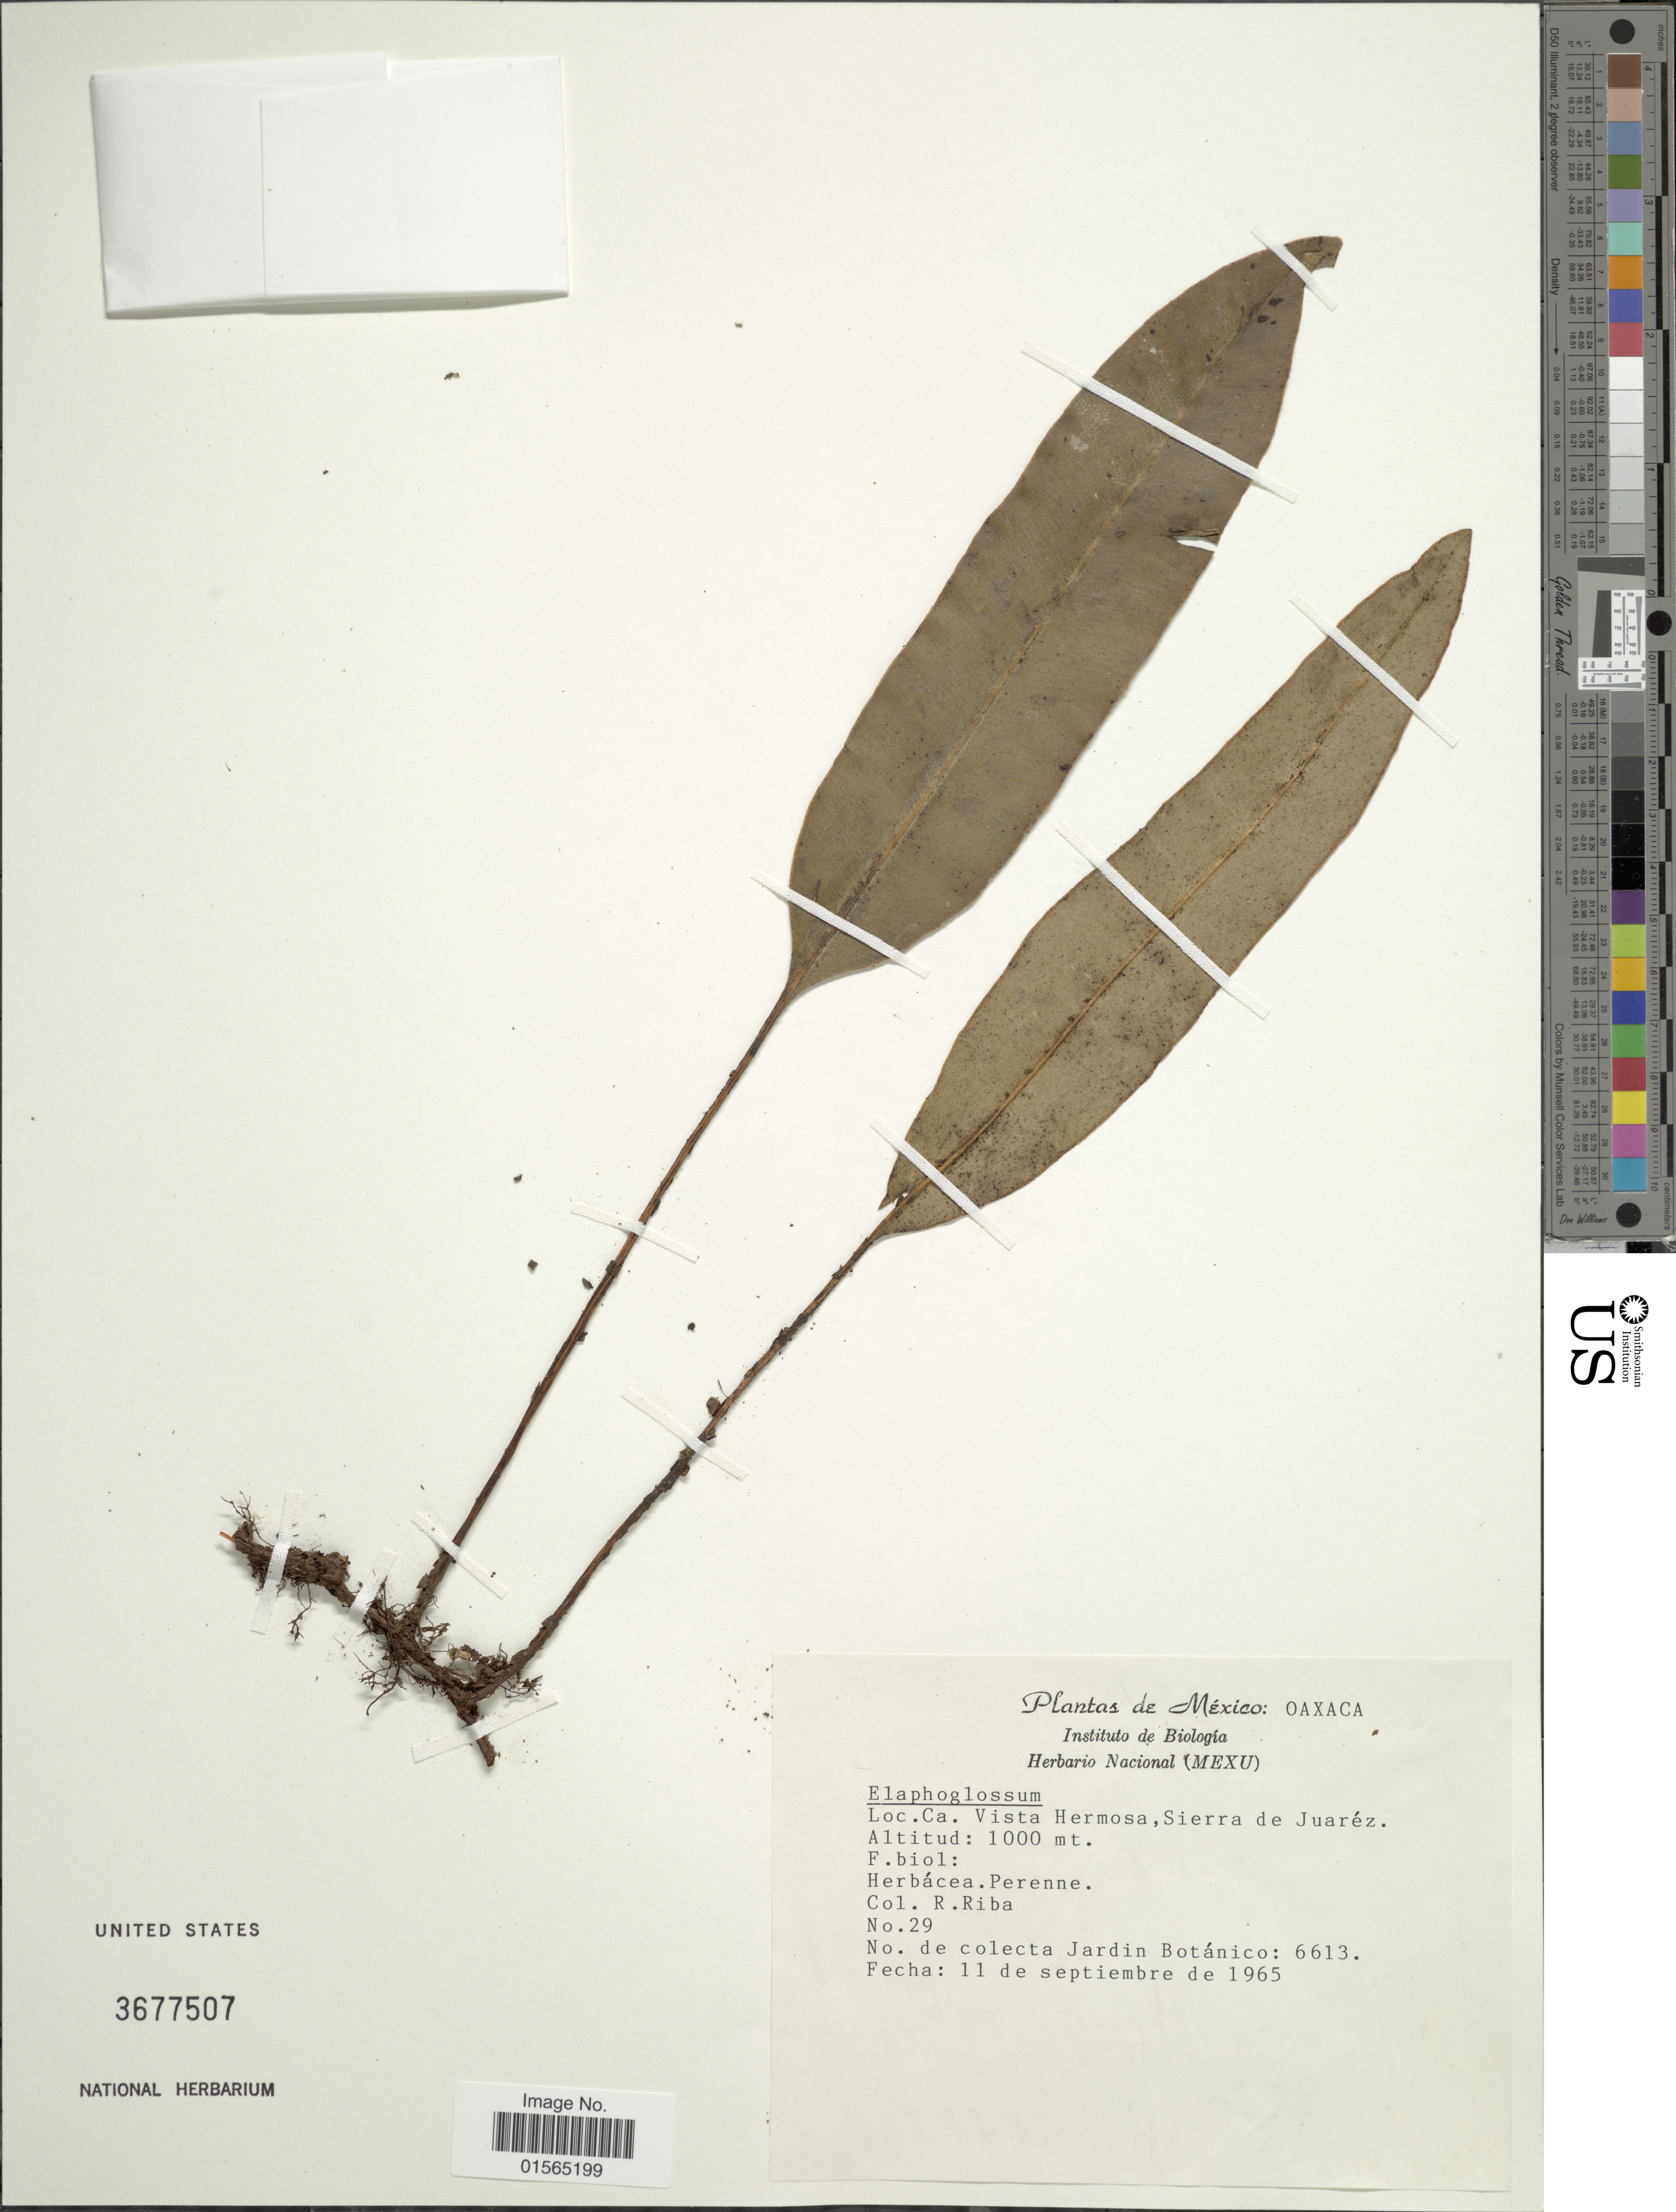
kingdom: Plantae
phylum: Tracheophyta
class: Polypodiopsida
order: Polypodiales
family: Dryopteridaceae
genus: Elaphoglossum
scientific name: Elaphoglossum sp.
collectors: R. Riba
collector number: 29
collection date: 1965-09-11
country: Mexico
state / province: Oaxaca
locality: Visat Hermosa,Sierra de Juarez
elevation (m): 1000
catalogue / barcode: US 3677507